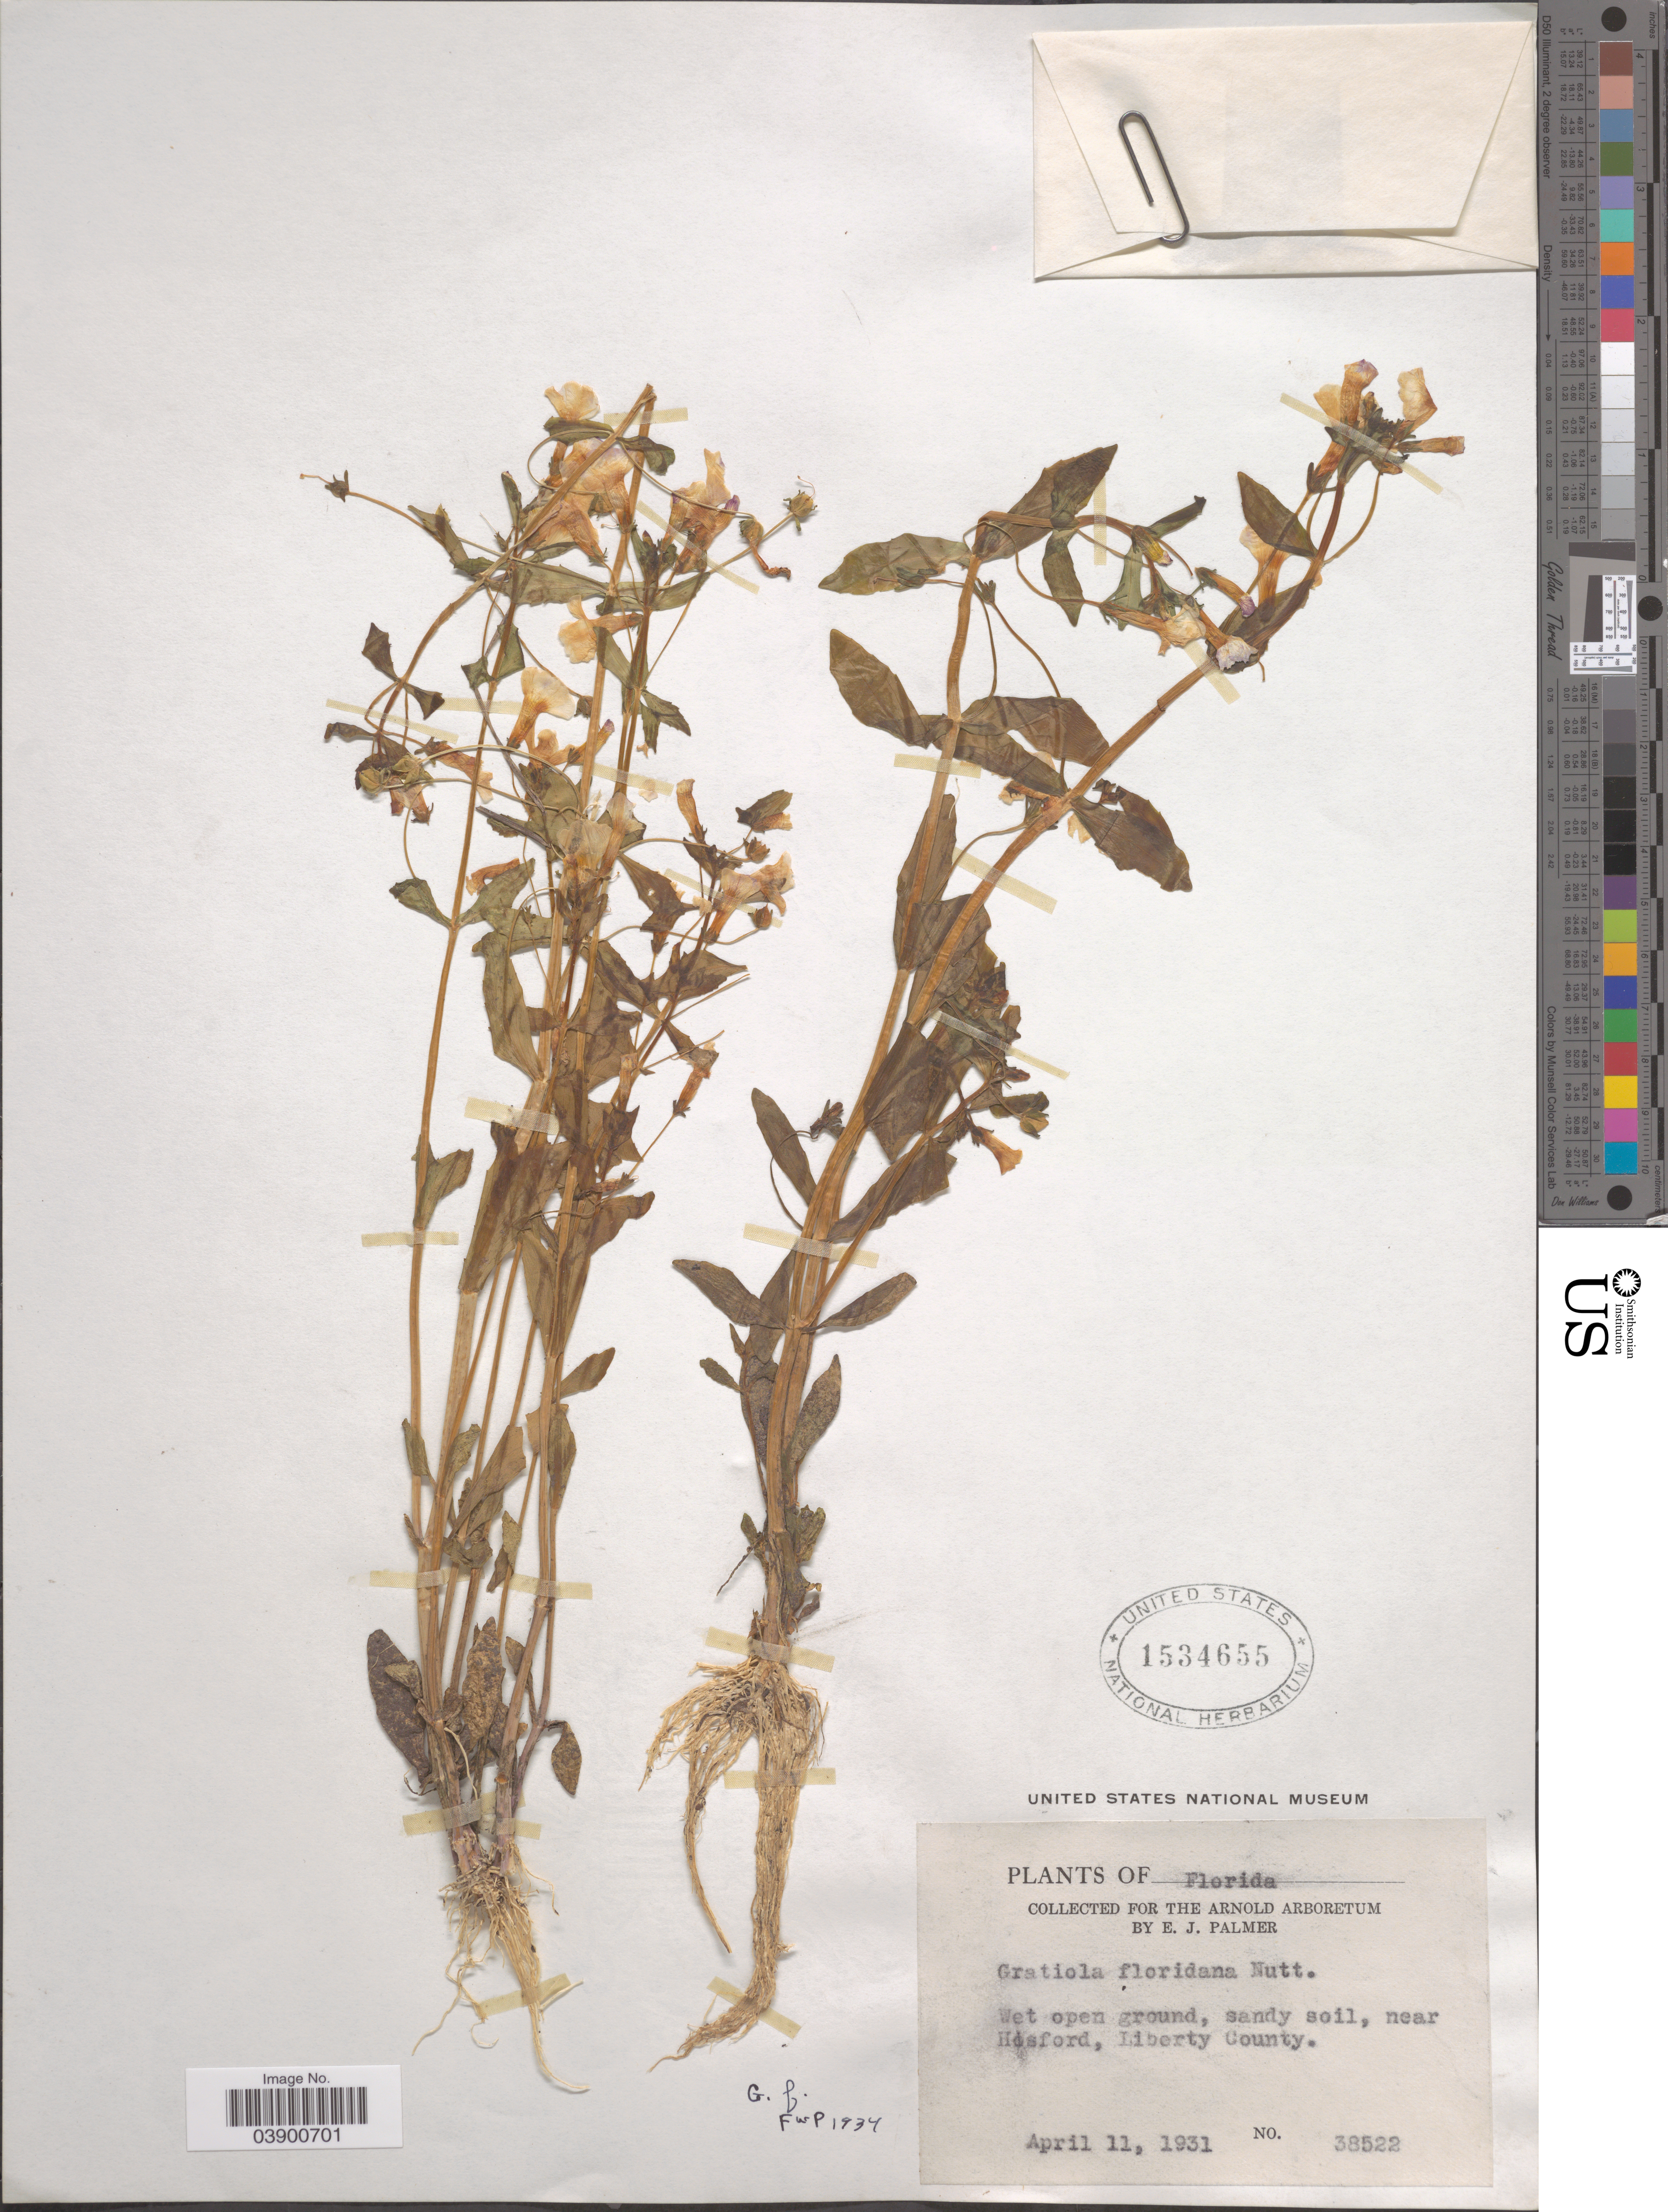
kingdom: Plantae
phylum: Tracheophyta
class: Magnoliopsida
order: Lamiales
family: Plantaginaceae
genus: Gratiola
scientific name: Gratiola floridana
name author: Nutt.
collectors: E. J. Palmer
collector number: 38522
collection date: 1931-04-11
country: United States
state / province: Florida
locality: Near Hosford, Liberty County.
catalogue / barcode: US 1534655